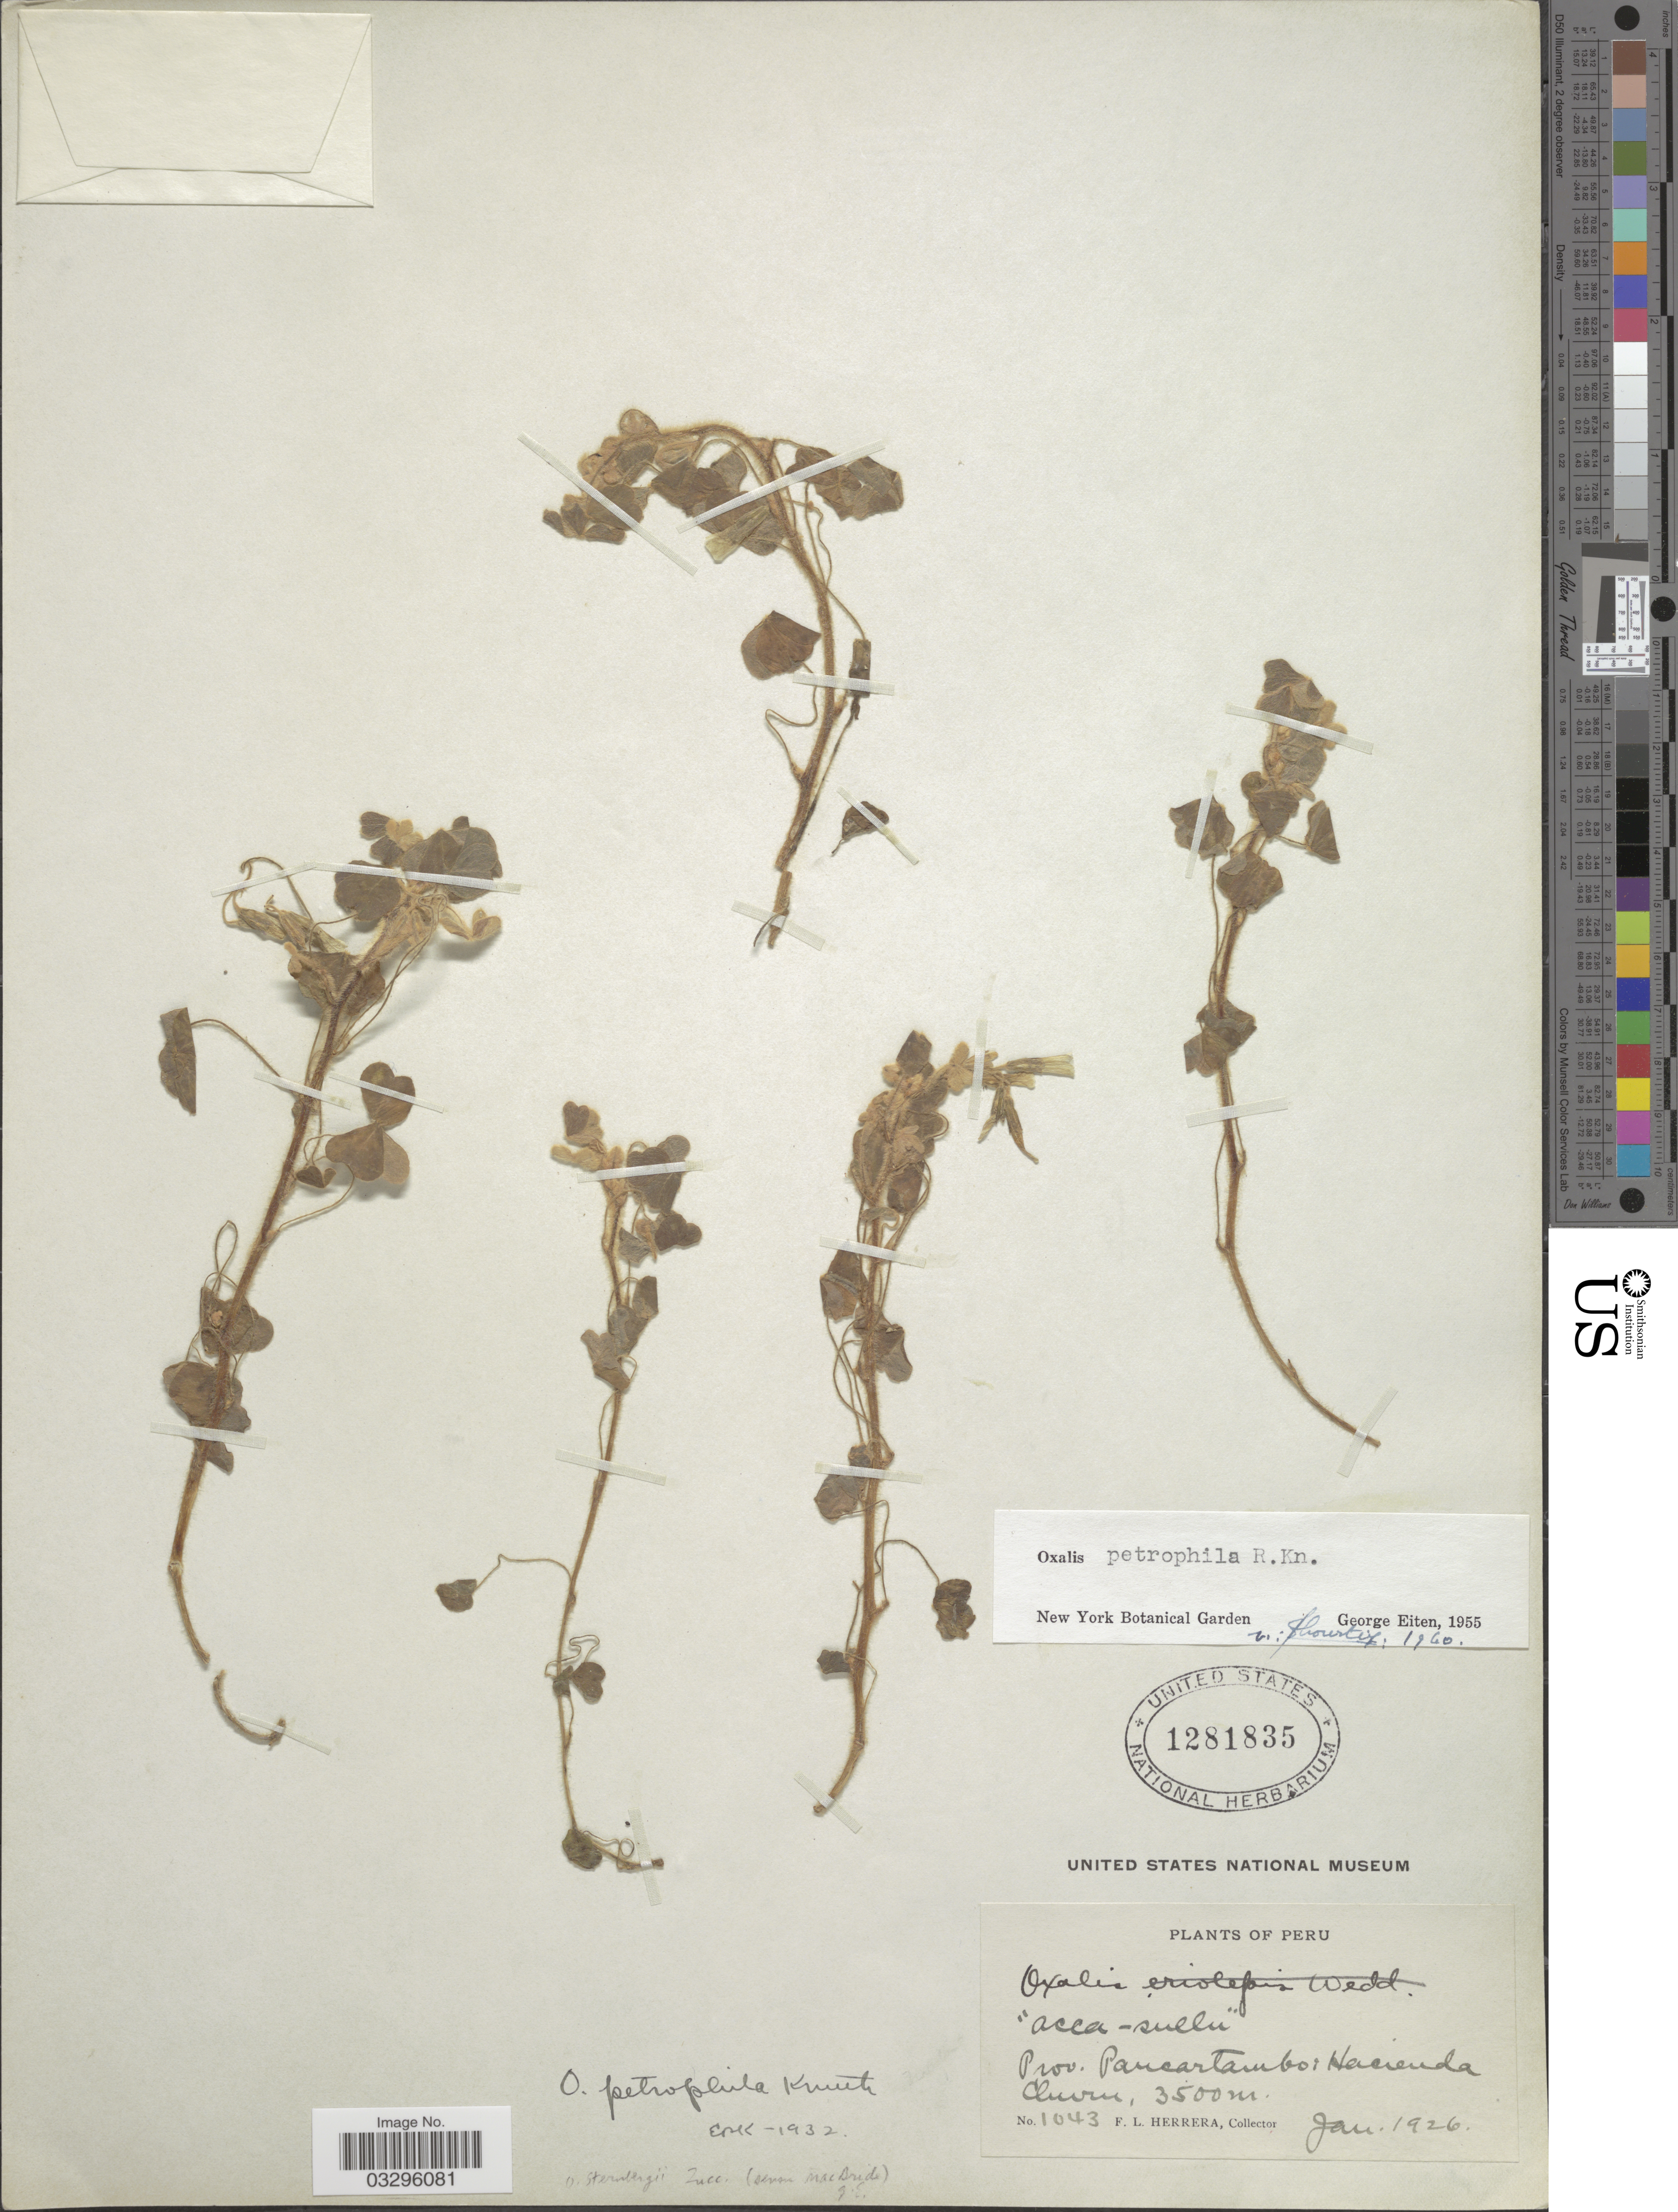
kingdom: Plantae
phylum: Tracheophyta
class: Magnoliopsida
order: Oxalidales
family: Oxalidaceae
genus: Oxalis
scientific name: Oxalis petrophila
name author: R. Knuth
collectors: F. L. Herrera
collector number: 1043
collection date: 1926-01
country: Peru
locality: Prov. Paucartambo: Hacienda Churu.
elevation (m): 3500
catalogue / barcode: US 1281835